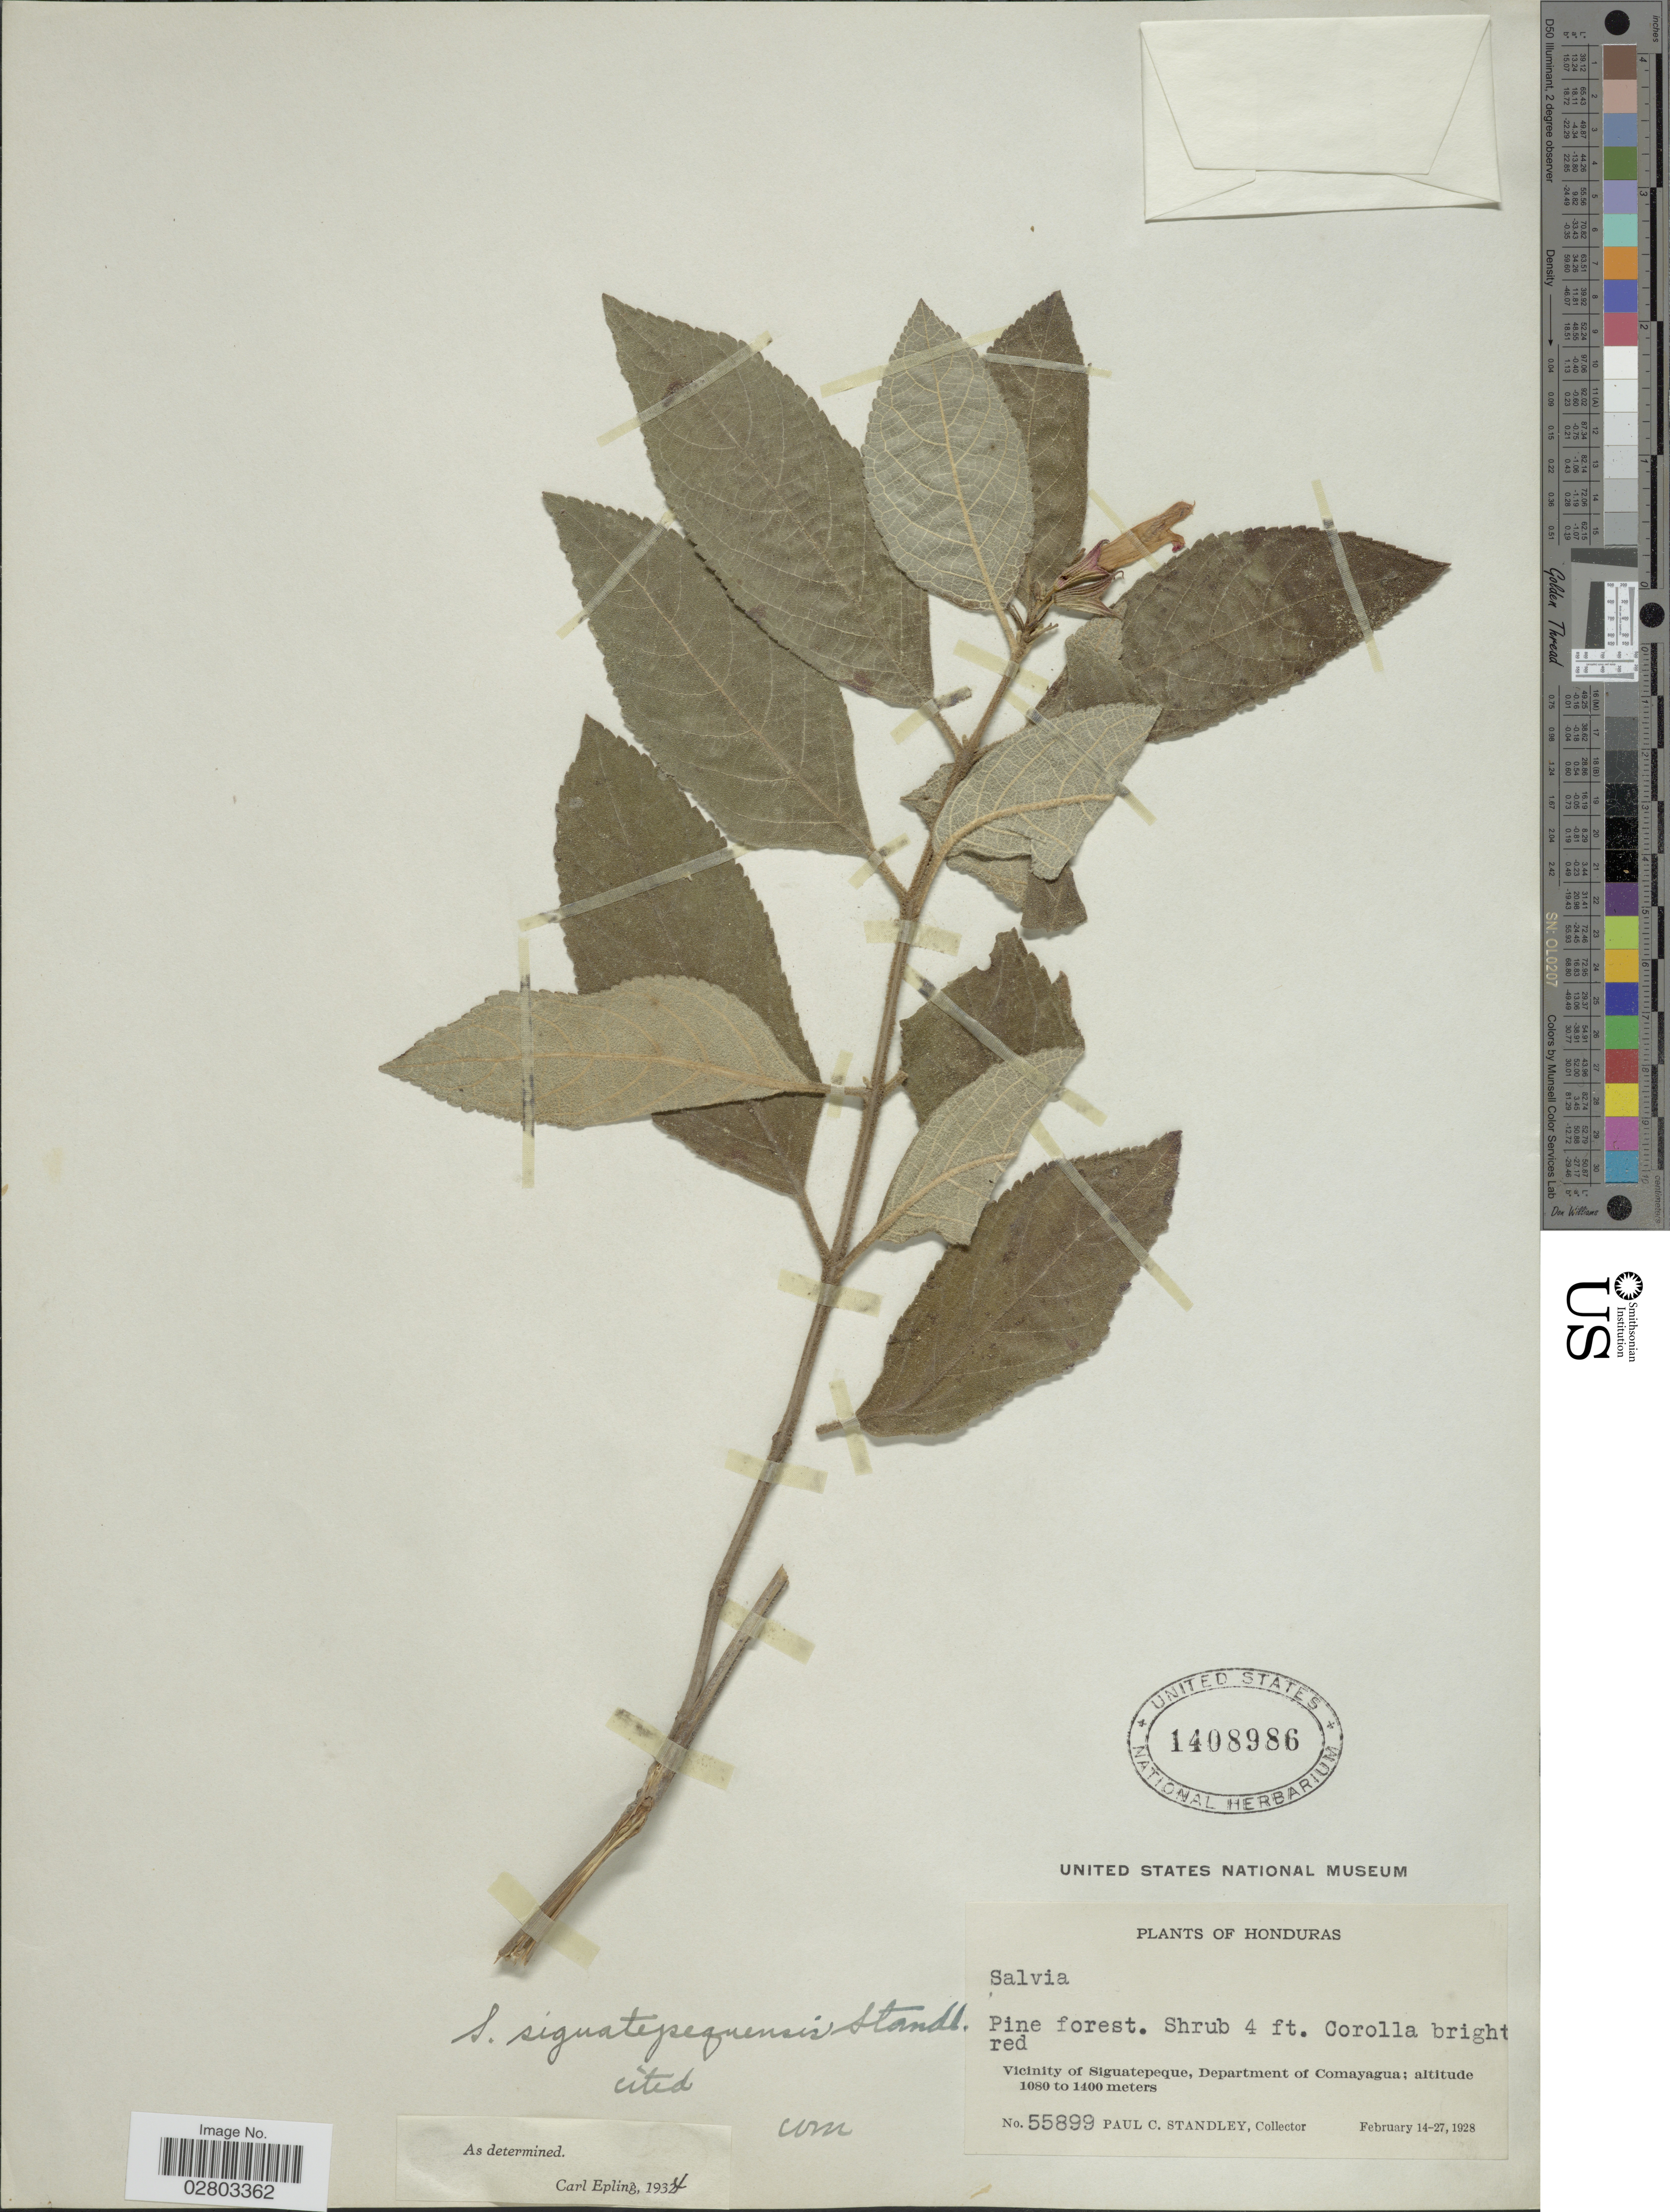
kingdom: Plantae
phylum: Tracheophyta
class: Magnoliopsida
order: Lamiales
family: Lamiaceae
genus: Salvia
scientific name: Salvia siguatepequensis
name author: Standl.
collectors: P. C. Standley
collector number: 55899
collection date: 1928-02-14/1928-02-27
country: Honduras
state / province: Comayagua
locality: Vicinity of Siguatepeque, Department of Comayagua.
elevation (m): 1080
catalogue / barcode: US 1408986